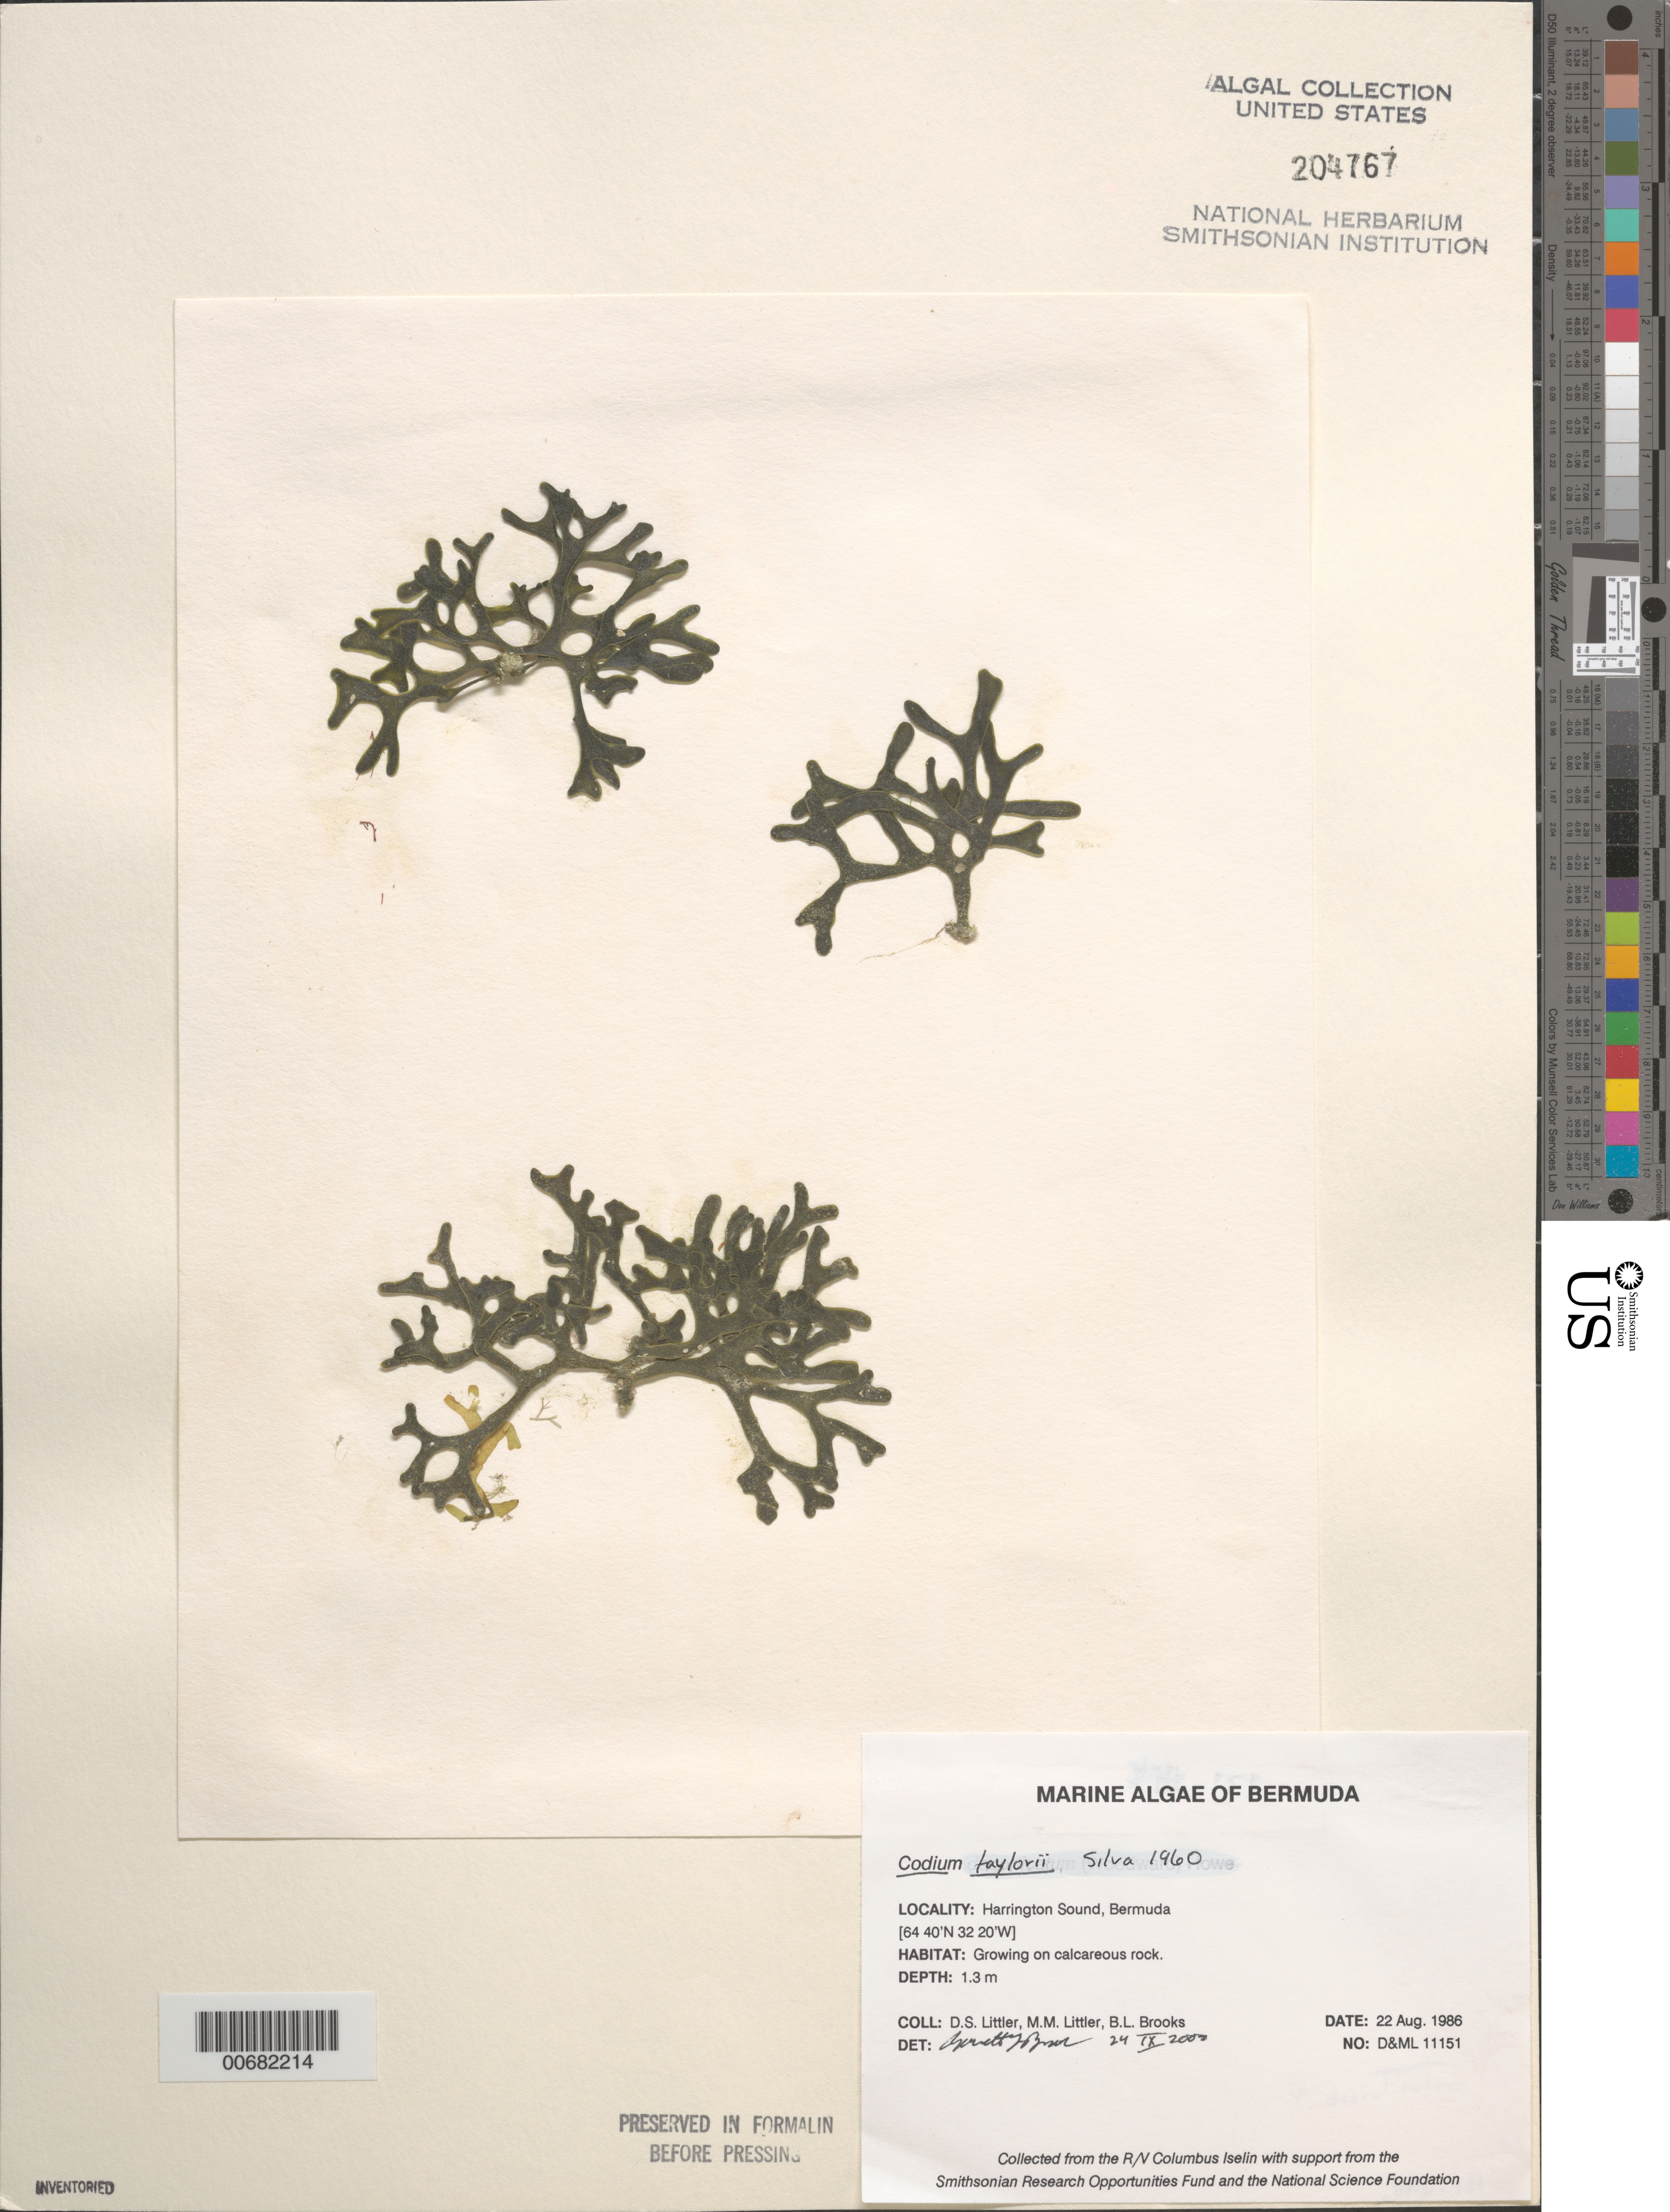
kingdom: Plantae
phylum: Chlorophyta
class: Ulvophyceae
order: Bryopsidales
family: Codiaceae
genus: Codium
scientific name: Codium taylorii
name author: P.C. Silva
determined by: Brooks, B. L., (BOT), Smithsonian Institution - National Museum of Natural History (UNITED STATES)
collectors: D. S. Littler, M. M. Littler & B. Brooks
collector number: D&ML 11151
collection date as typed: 22 Aug 1986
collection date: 1986-08-22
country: Bermuda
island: Bermuda Island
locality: Harrington Sound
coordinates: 32 20' N, 64 40' W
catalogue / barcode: US 204767